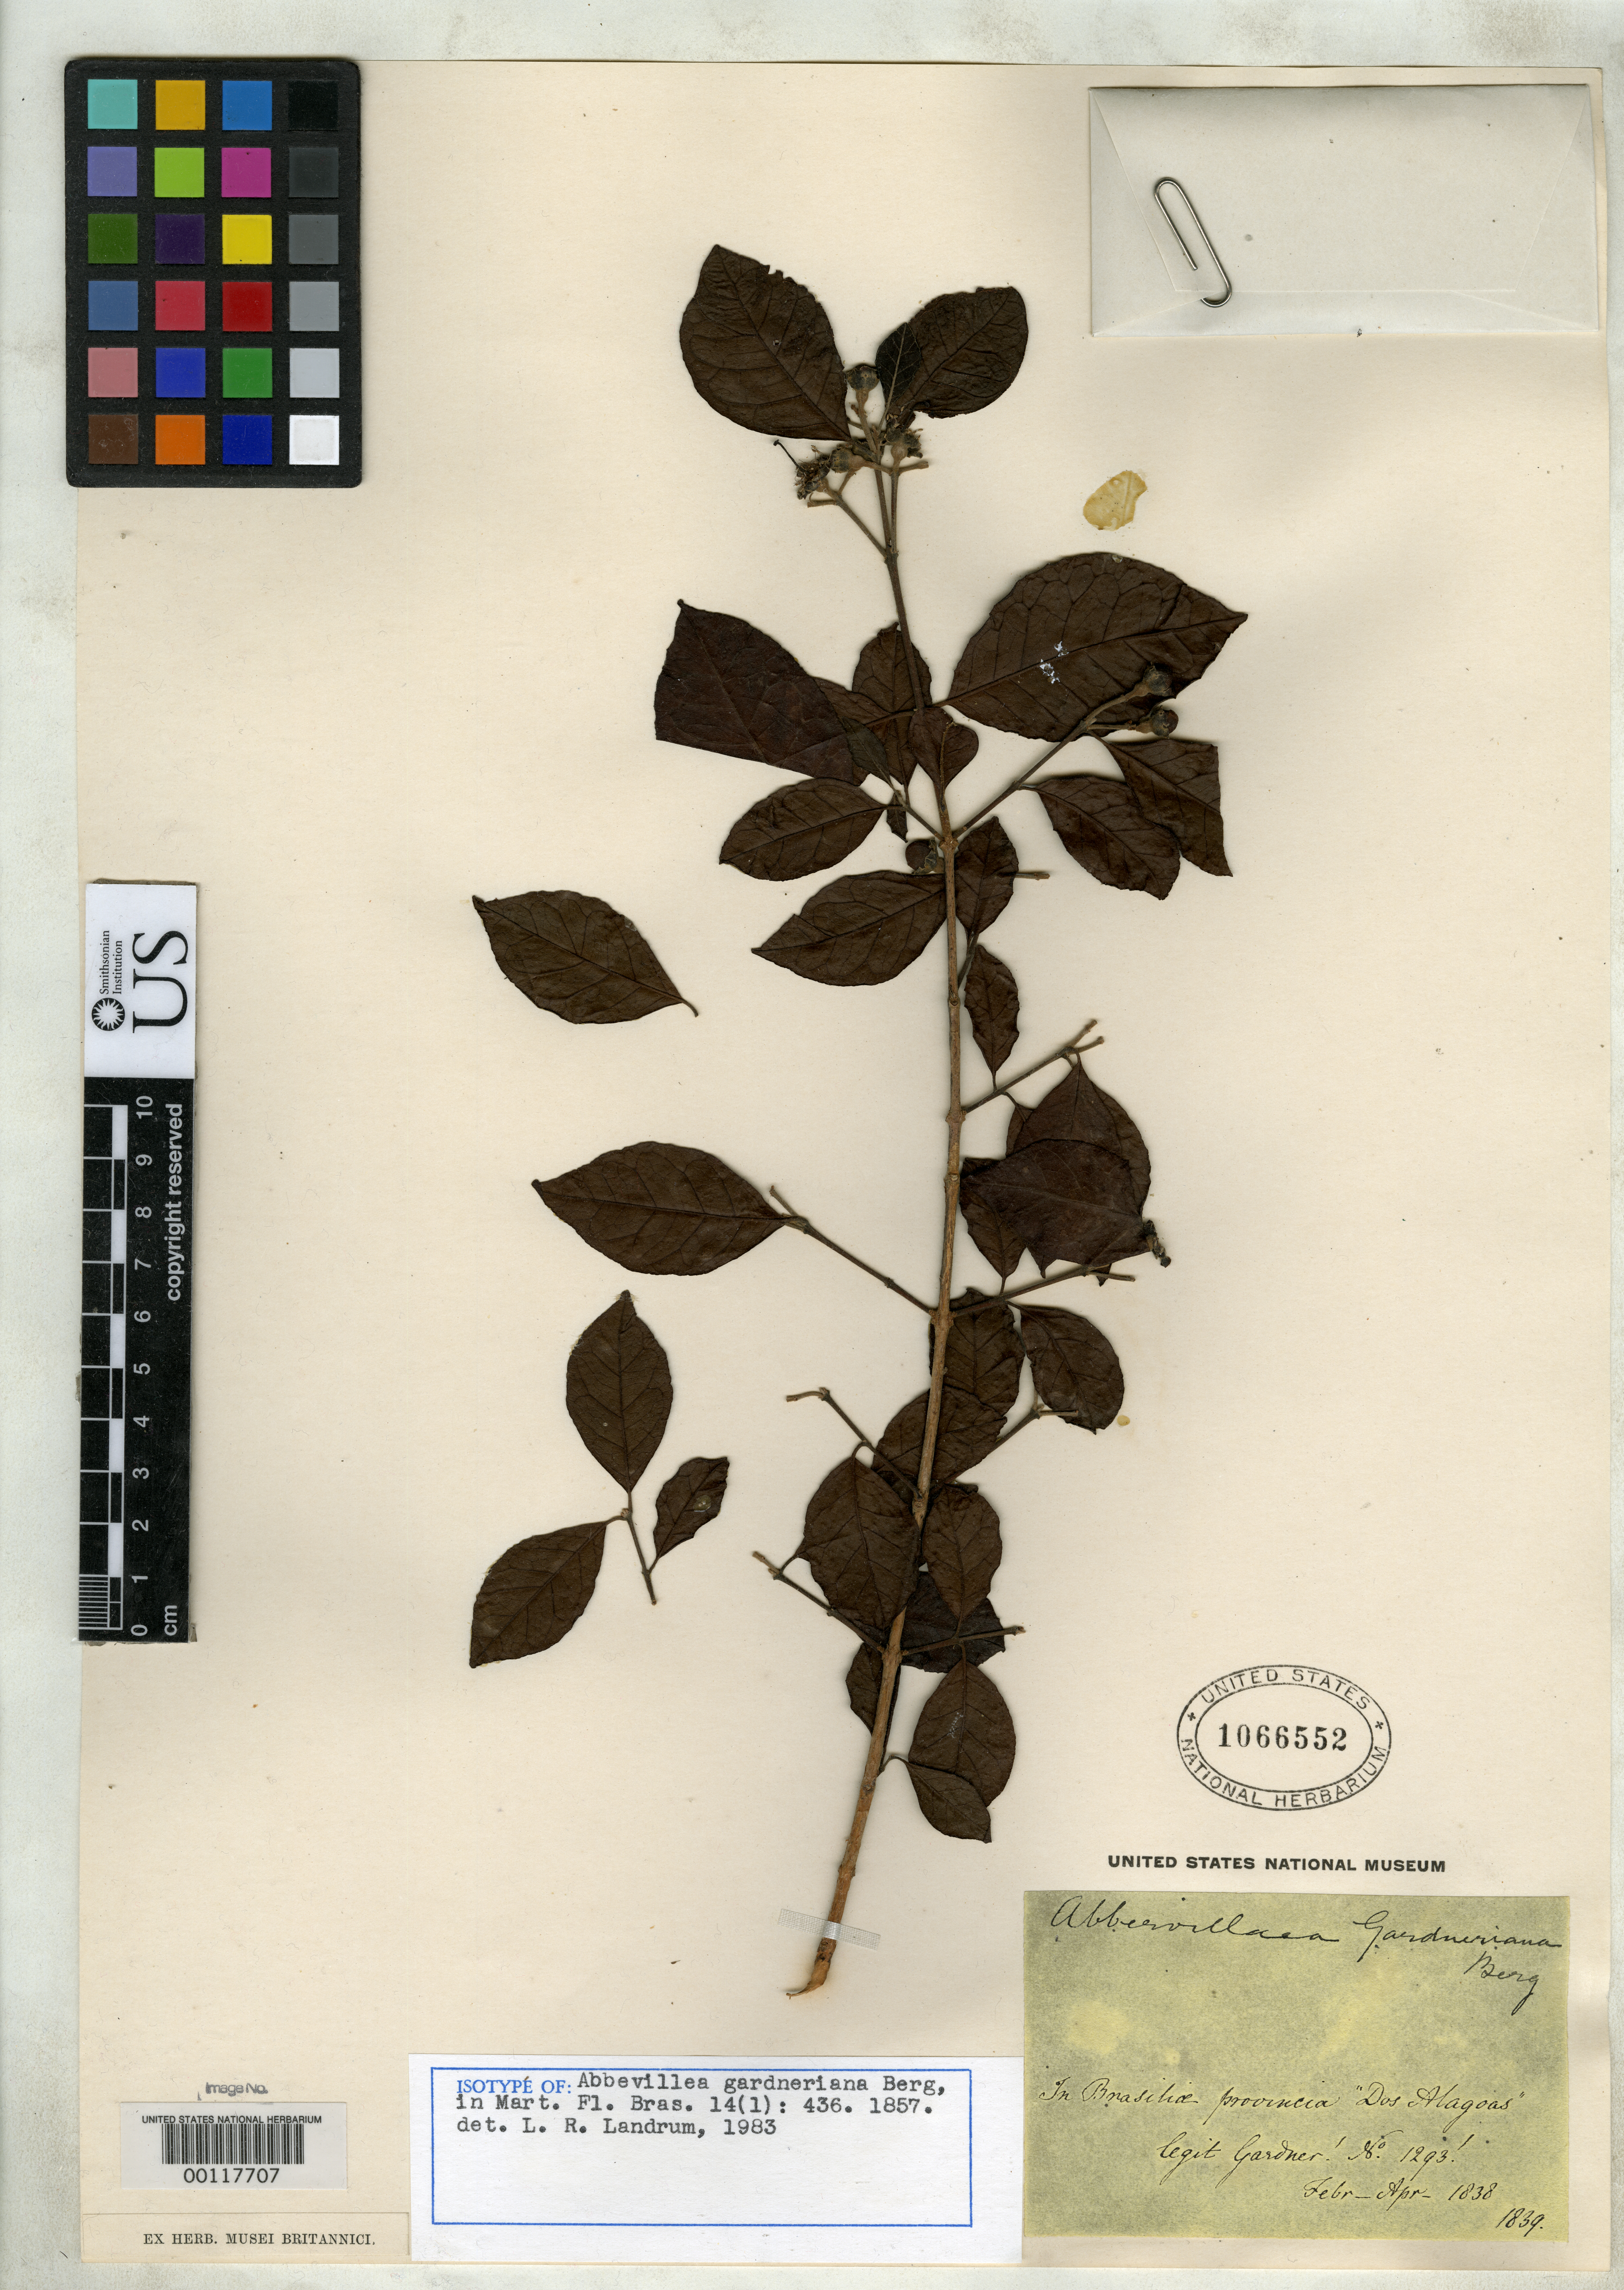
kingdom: Plantae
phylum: Tracheophyta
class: Magnoliopsida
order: Myrtales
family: Myrtaceae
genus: Abbevillea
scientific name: Abbevillea gardneriana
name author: O. Berg in Mart.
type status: Isotype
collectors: G. Gardner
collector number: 1293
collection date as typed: Feb 1838 to -- Apr 1838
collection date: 1838-02/1838-04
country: Brazil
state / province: Alagoas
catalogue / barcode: US 1066552